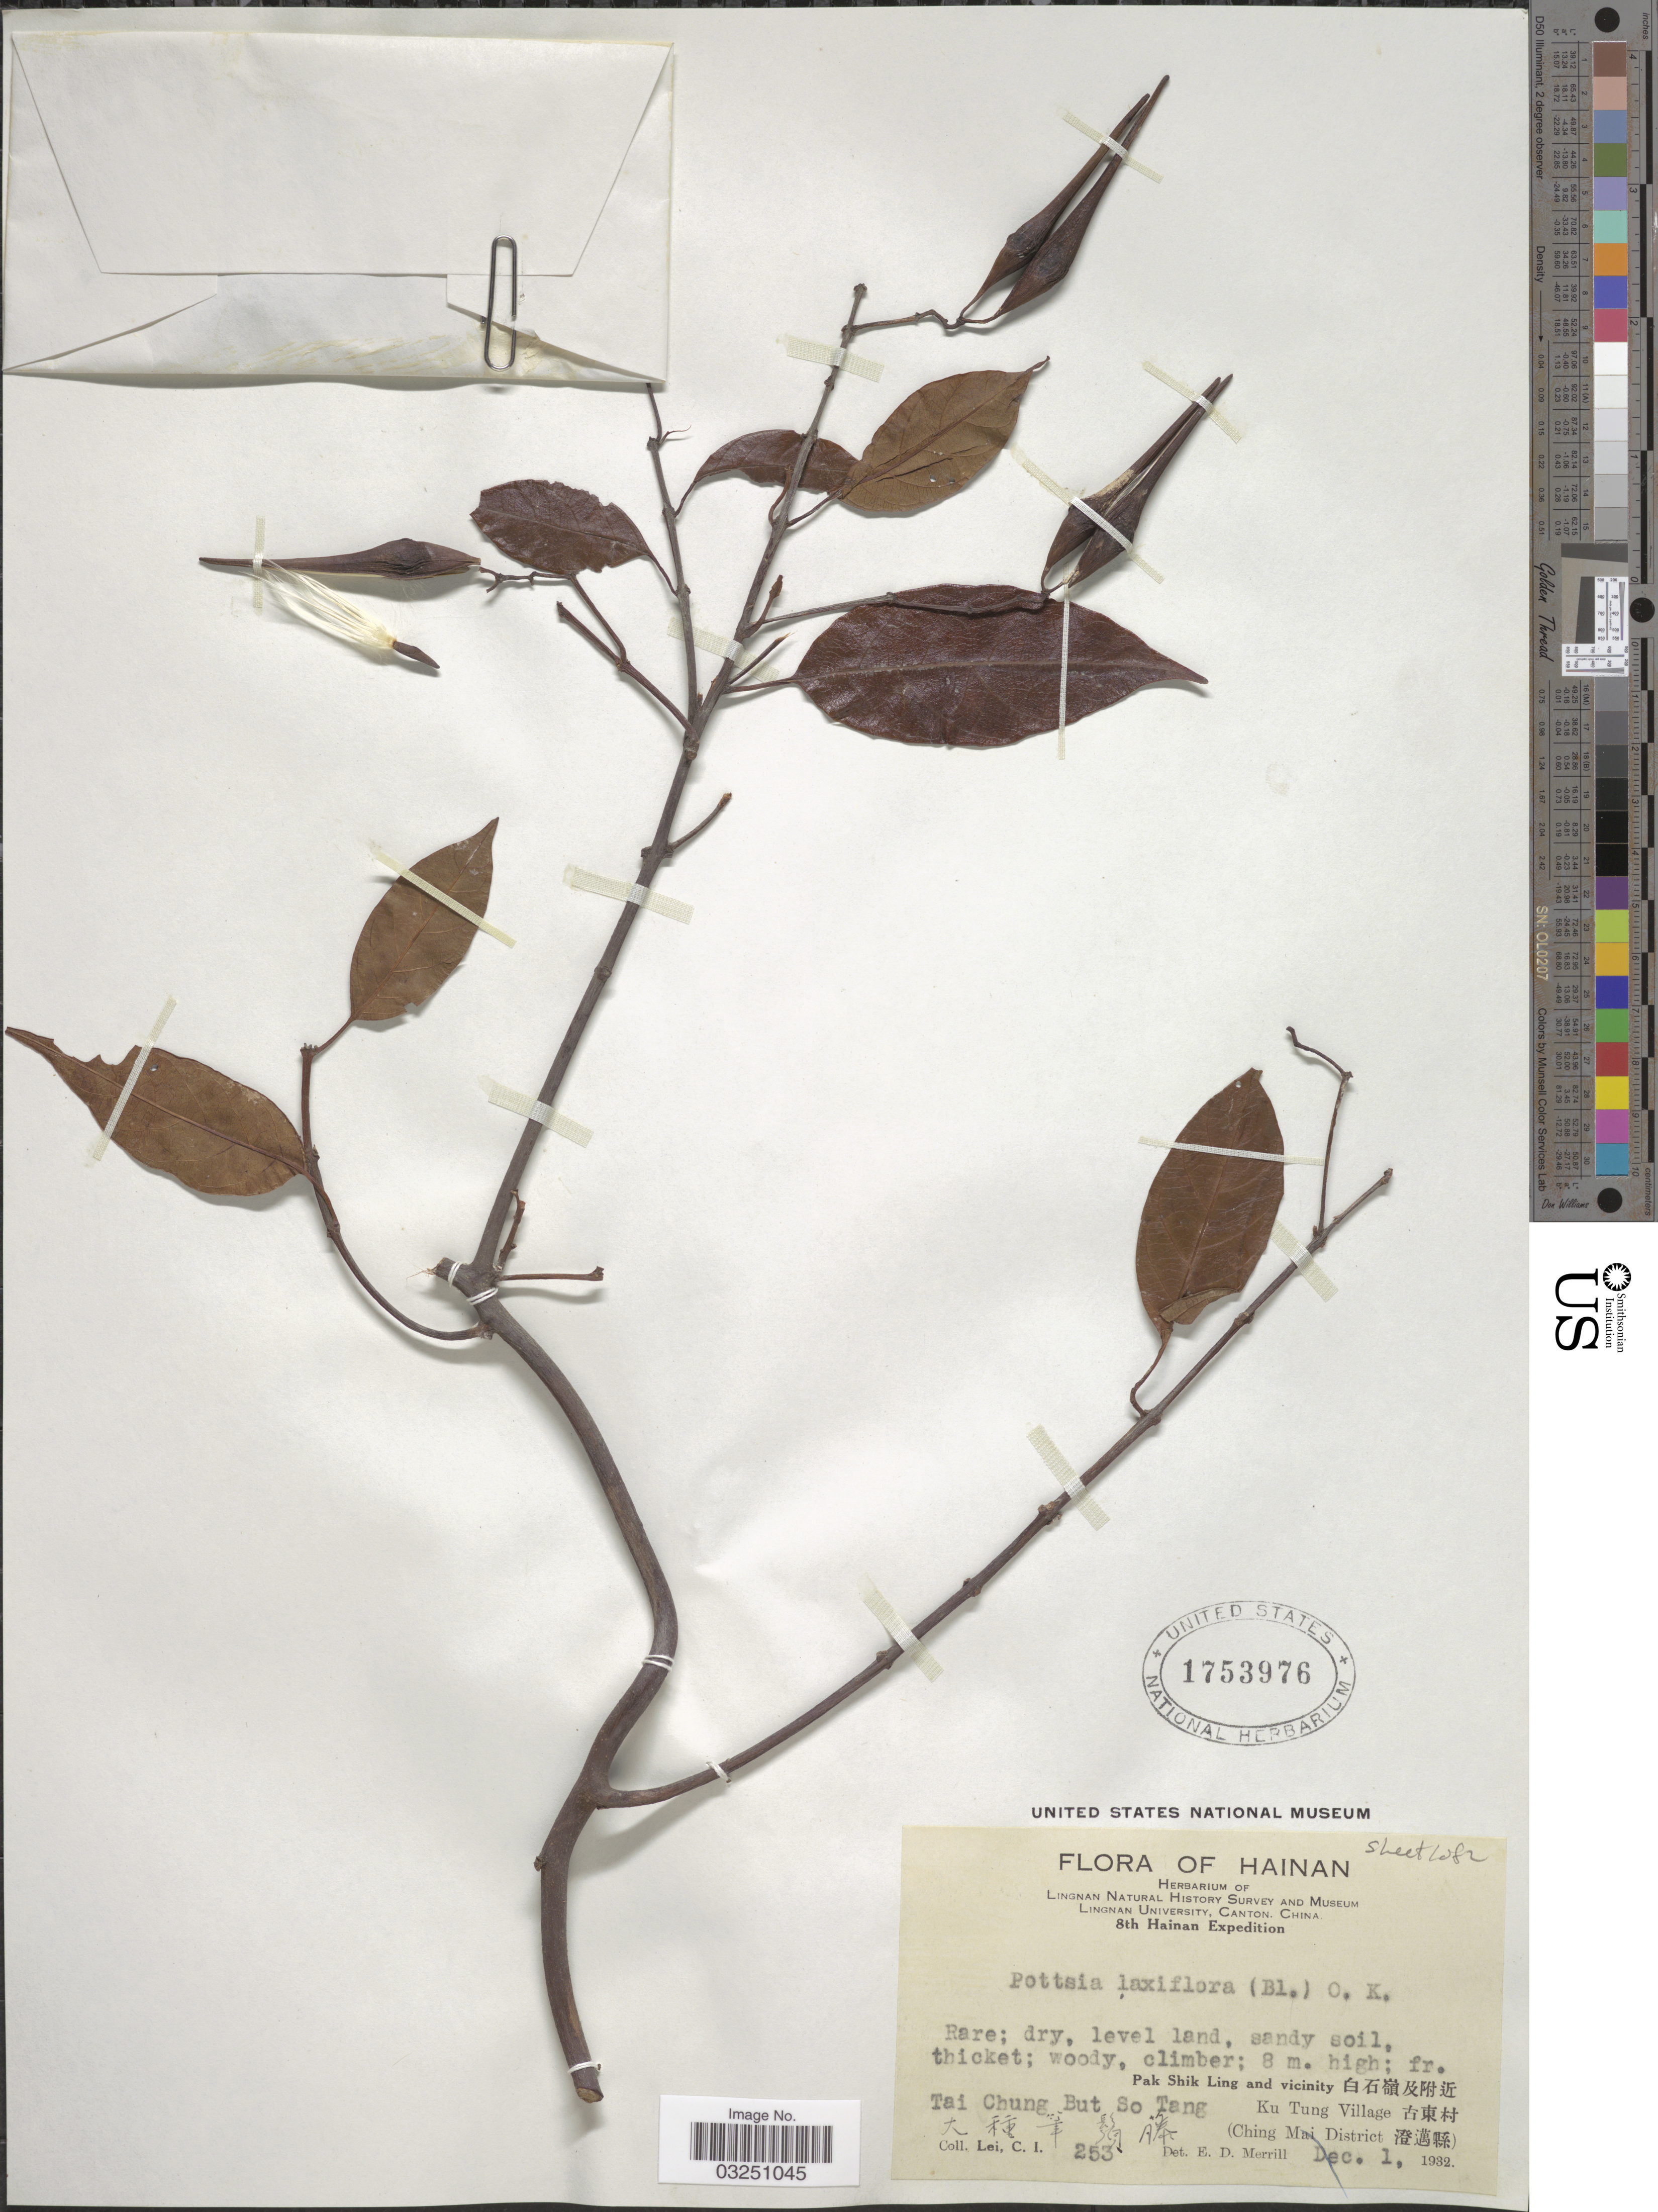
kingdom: Plantae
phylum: Tracheophyta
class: Magnoliopsida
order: Gentianales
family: Apocynaceae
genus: Pottsia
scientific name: Pottsia laxiflora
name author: (Blume) Kuntze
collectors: C. I. Lei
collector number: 253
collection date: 1932-12-01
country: China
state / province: Hainan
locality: Pak Shik Ling and vicinity X, Tai Chung But So Tang, Ku Tung Village X, (Ching Mai District X).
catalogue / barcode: US 1753976